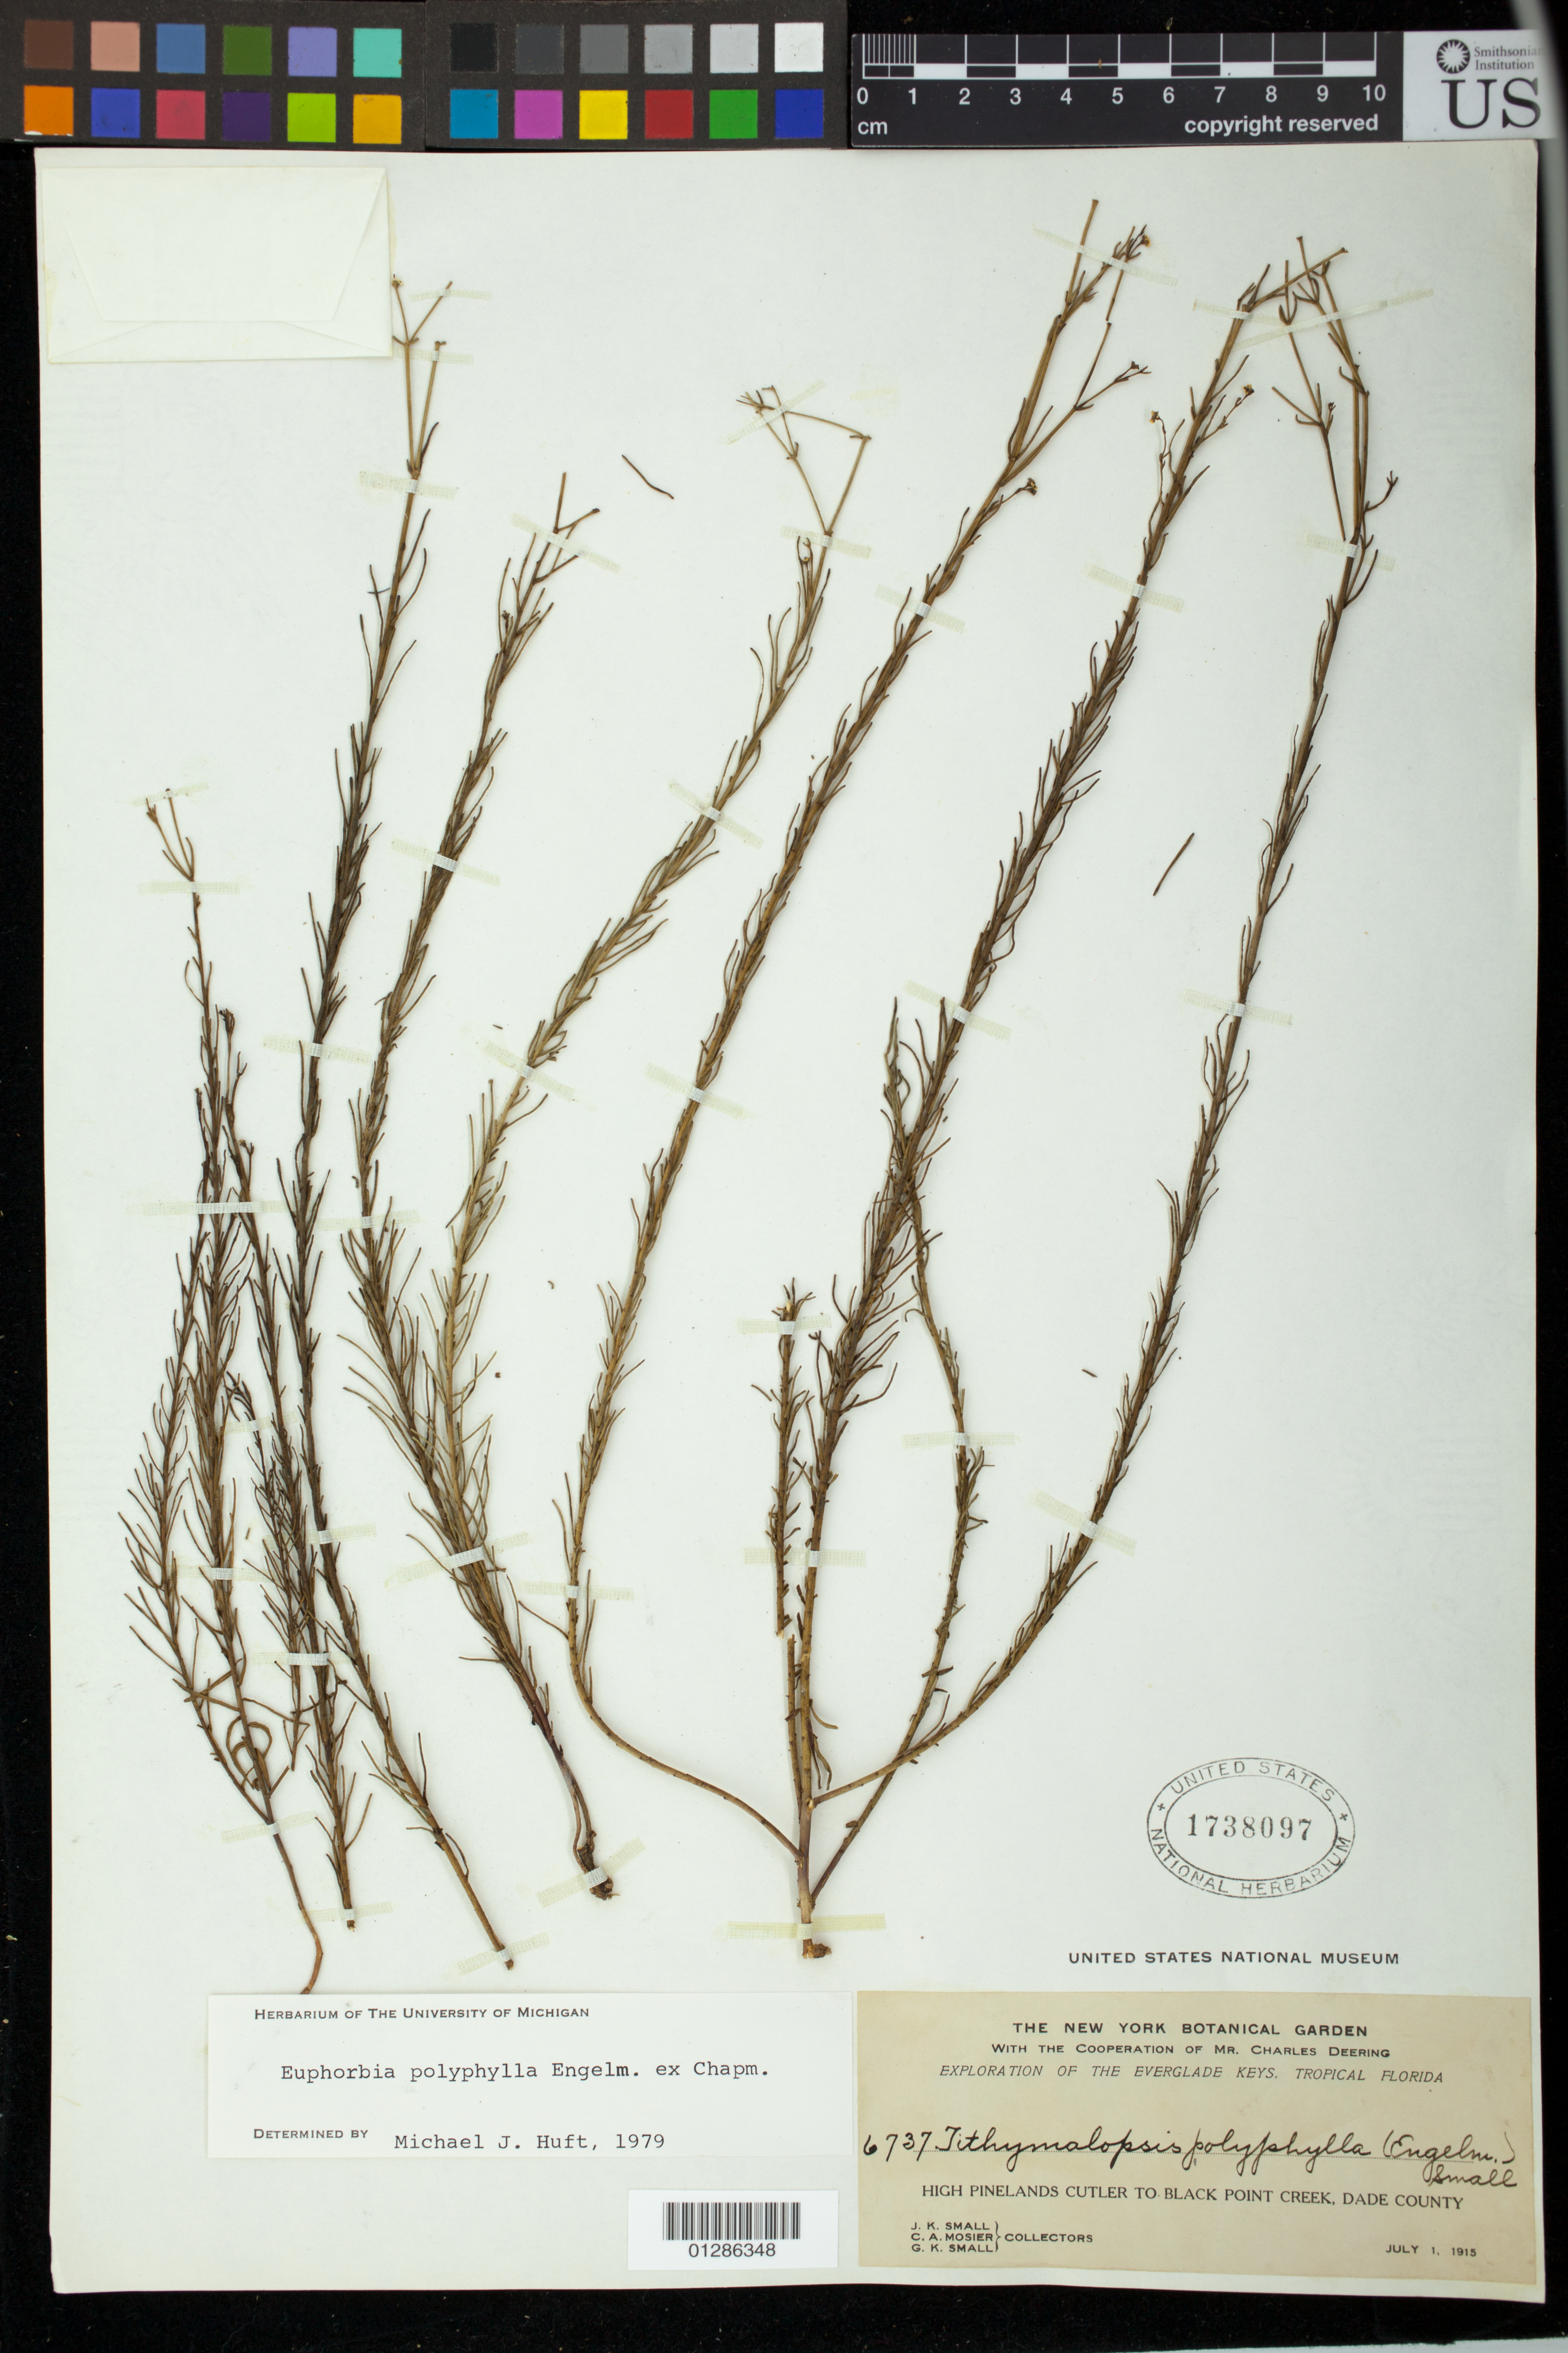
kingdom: Plantae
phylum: Tracheophyta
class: Magnoliopsida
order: Malpighiales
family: Euphorbiaceae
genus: Euphorbia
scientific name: Euphorbia polyphylla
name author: Engelm. ex Holz.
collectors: J. K. Small, C. A. Mosier & G. K. Small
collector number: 6737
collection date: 1915-07-01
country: United States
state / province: Florida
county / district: Miami-Dade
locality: Cutler to Black Point Creek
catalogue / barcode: US 1738097